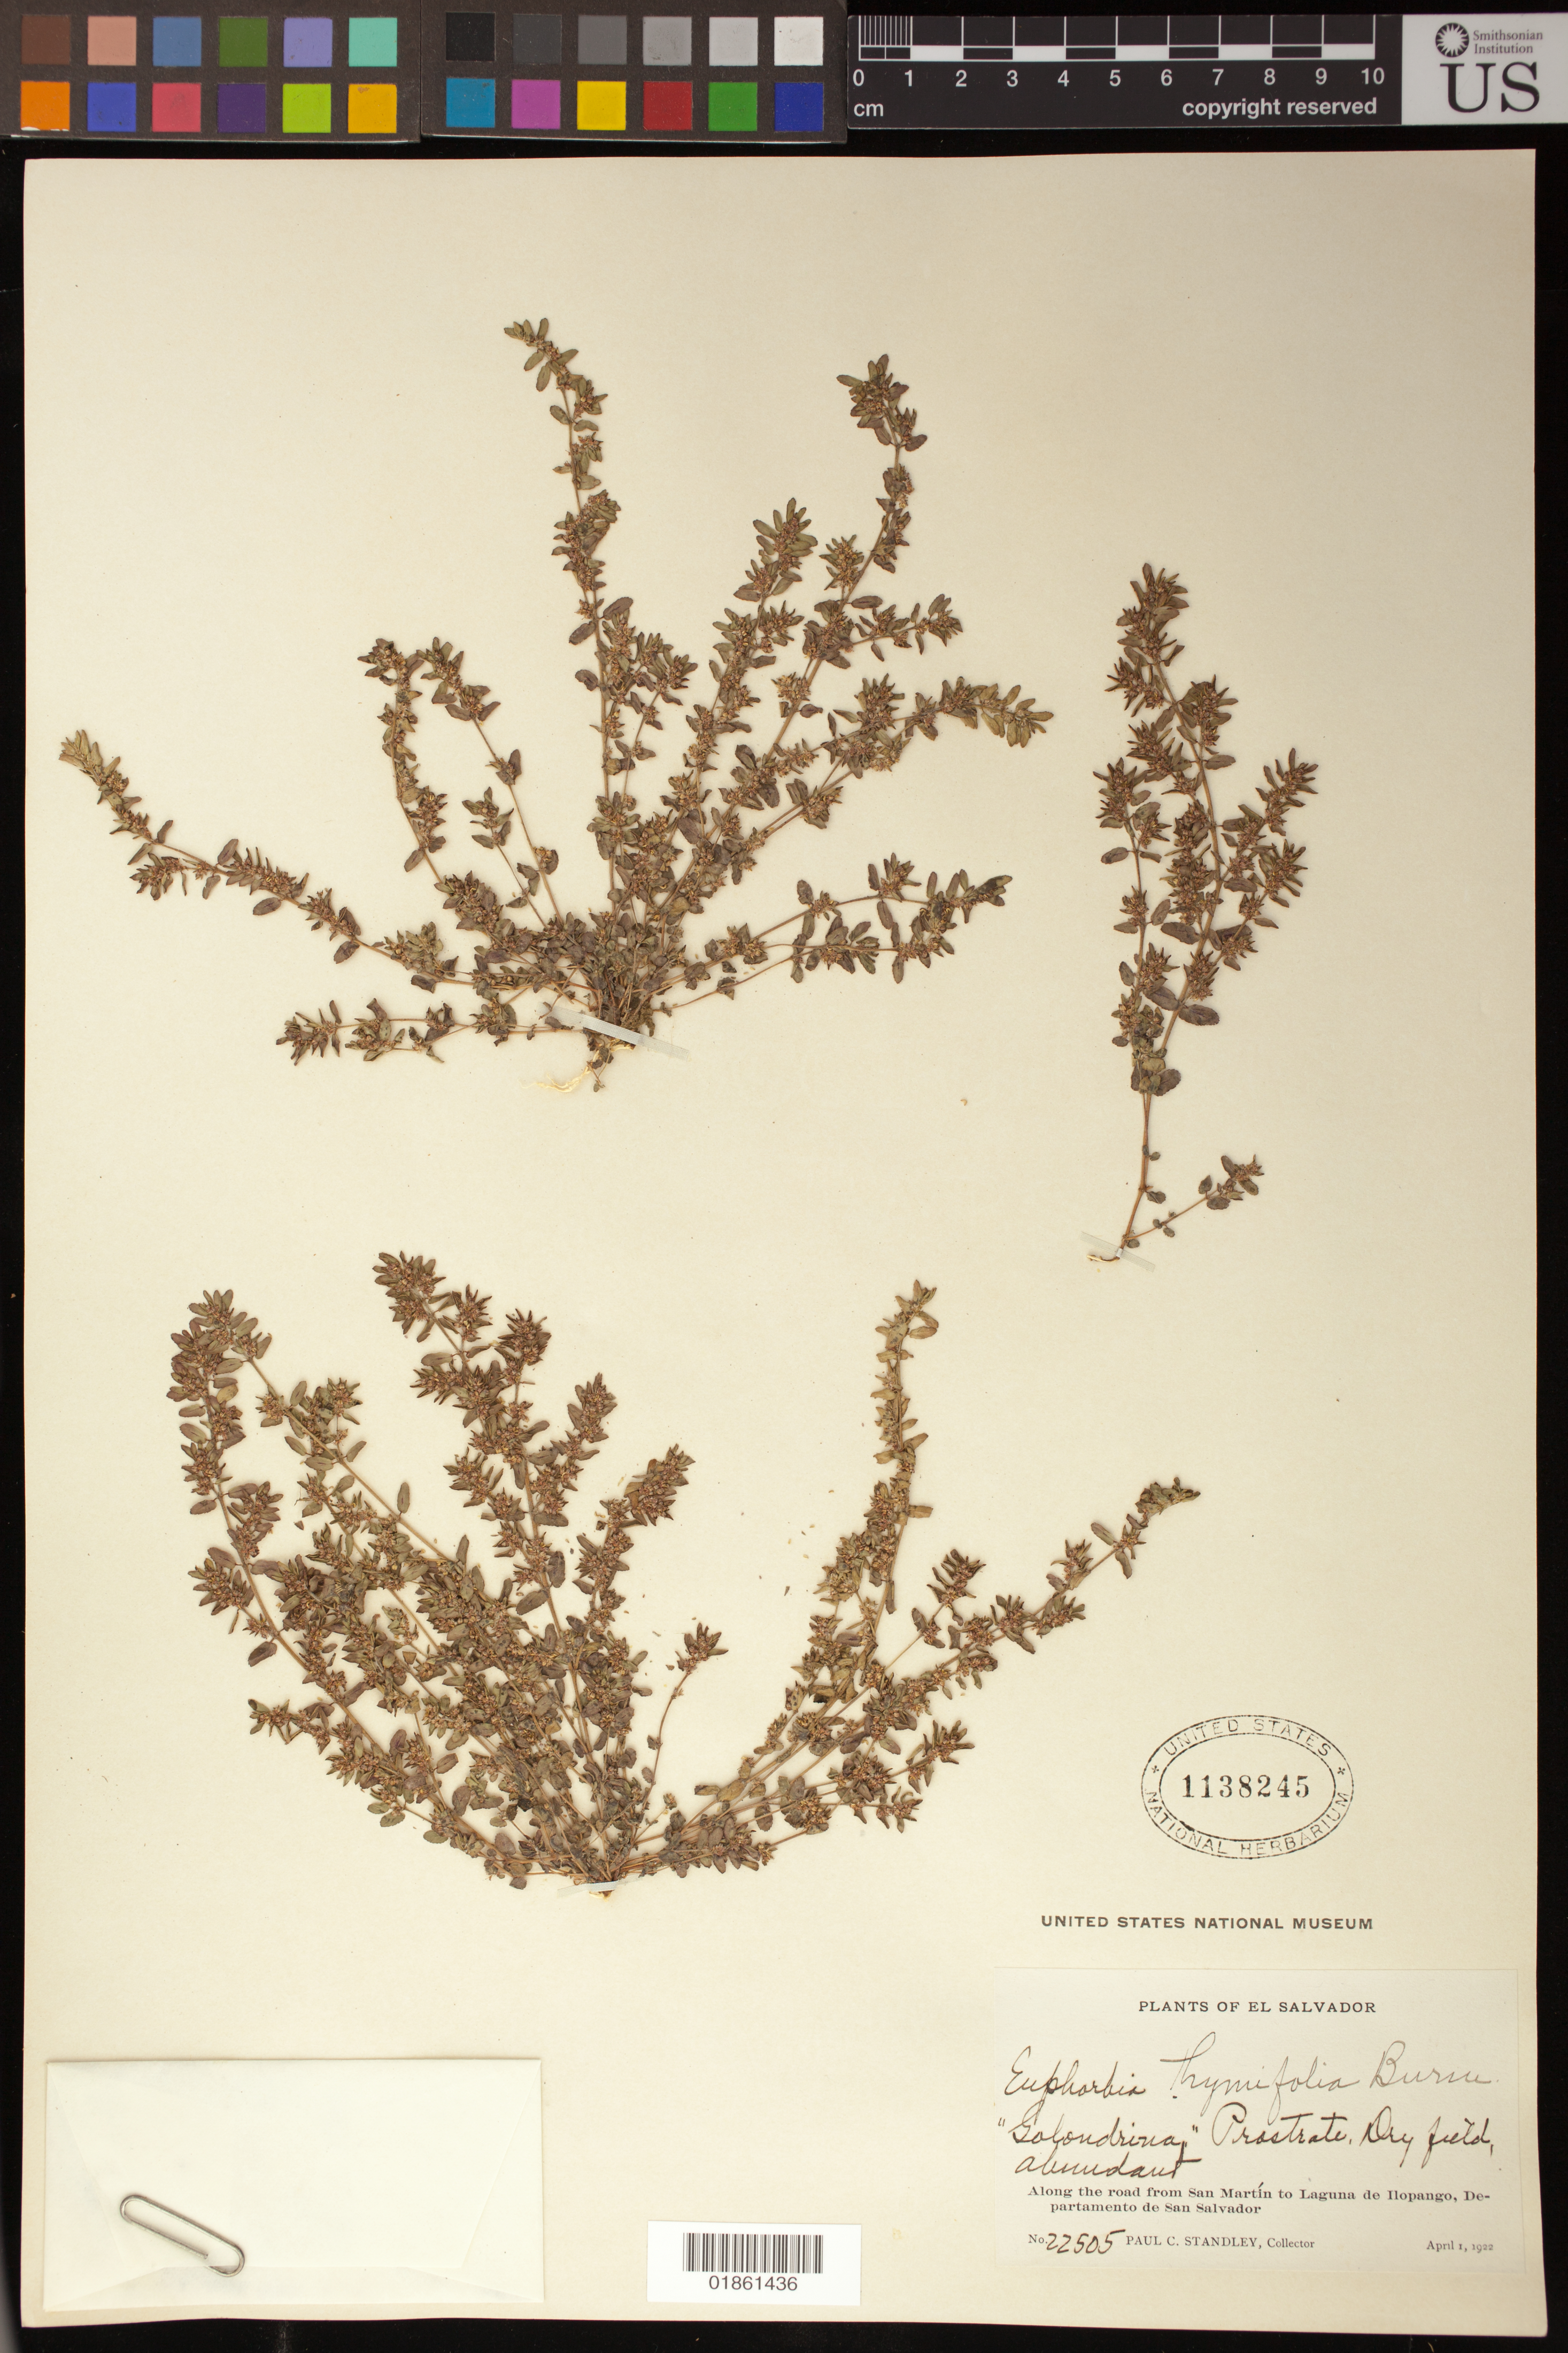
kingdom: Plantae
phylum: Tracheophyta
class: Magnoliopsida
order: Malpighiales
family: Euphorbiaceae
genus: Euphorbia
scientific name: Euphorbia thymifolia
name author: L.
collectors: P. C. Standley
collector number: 22505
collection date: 1922-04-01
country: El Salvador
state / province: San Salvador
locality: Along the road from San Martin to Laguna de Ilopango, Departmento de San Salvador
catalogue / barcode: US 1138245